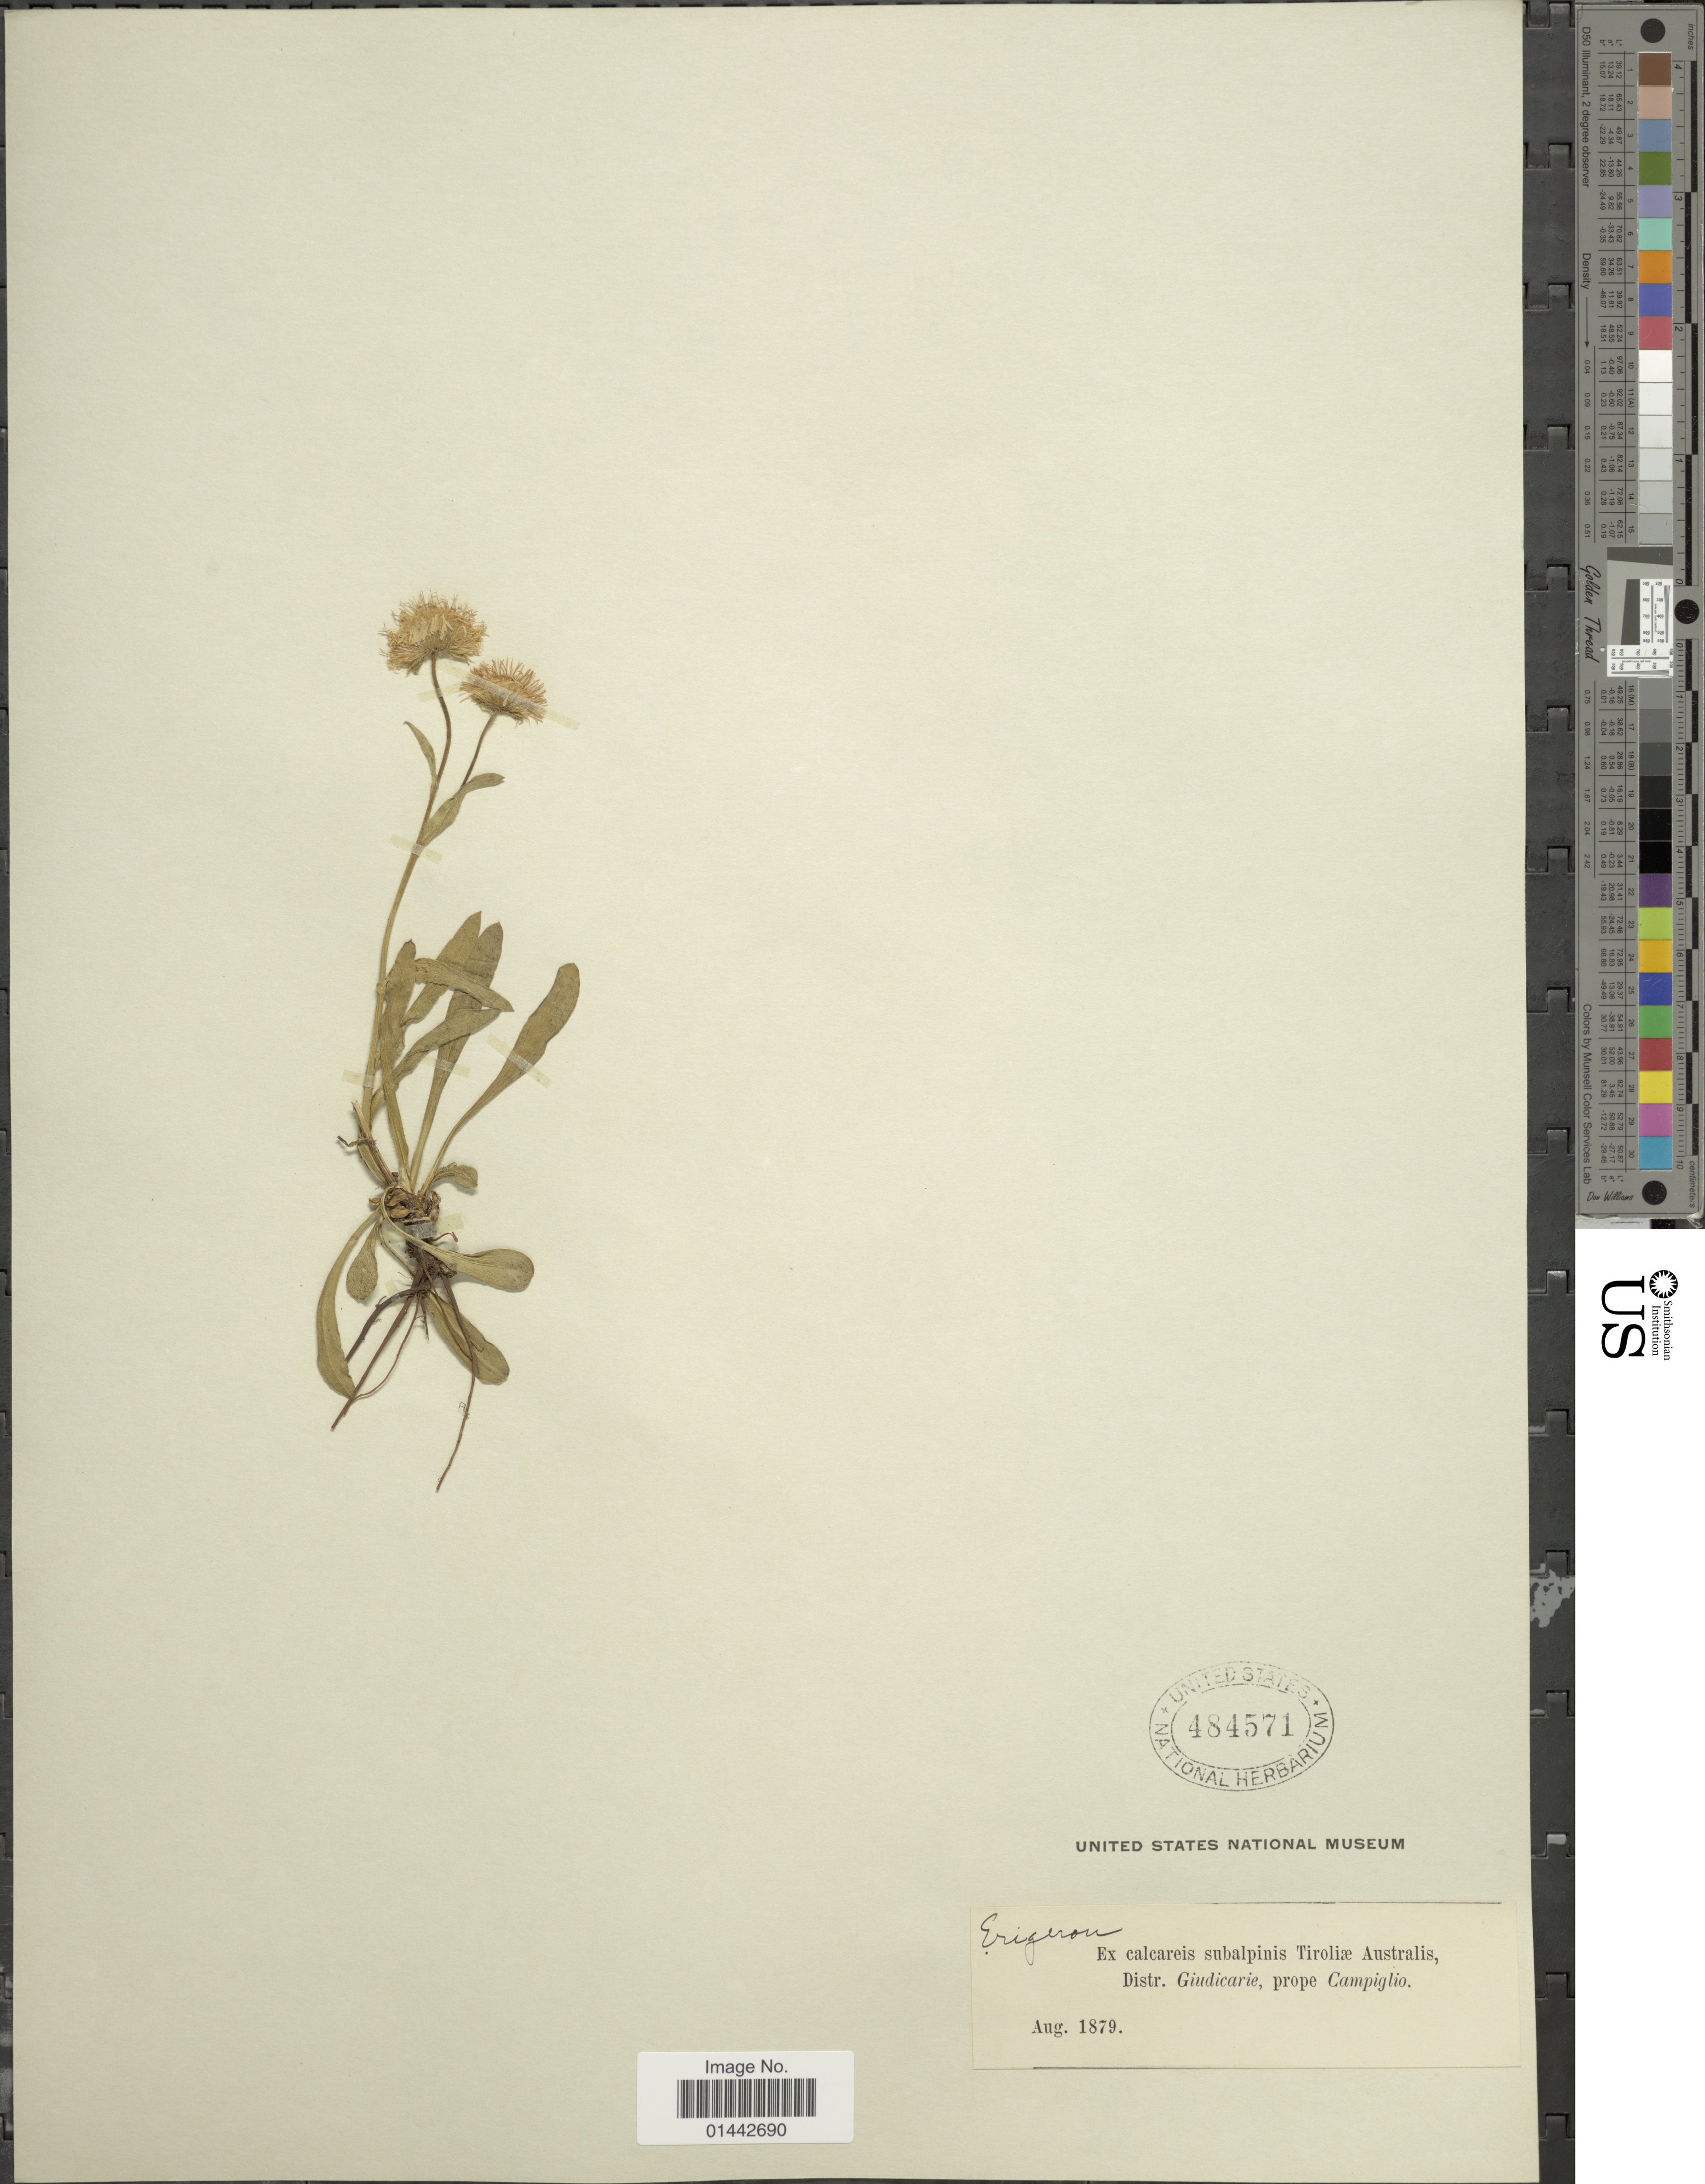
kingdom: Plantae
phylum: Tracheophyta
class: Magnoliopsida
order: Asterales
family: Asteraceae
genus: Erigeron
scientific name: Erigeron alpinus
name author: L.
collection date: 1879-08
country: Austria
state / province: Tirol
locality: Ex calcareis subalpinis Tiroliae Australis, Distr. Giudicarie, prope Campiglio.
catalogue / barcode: US 484571